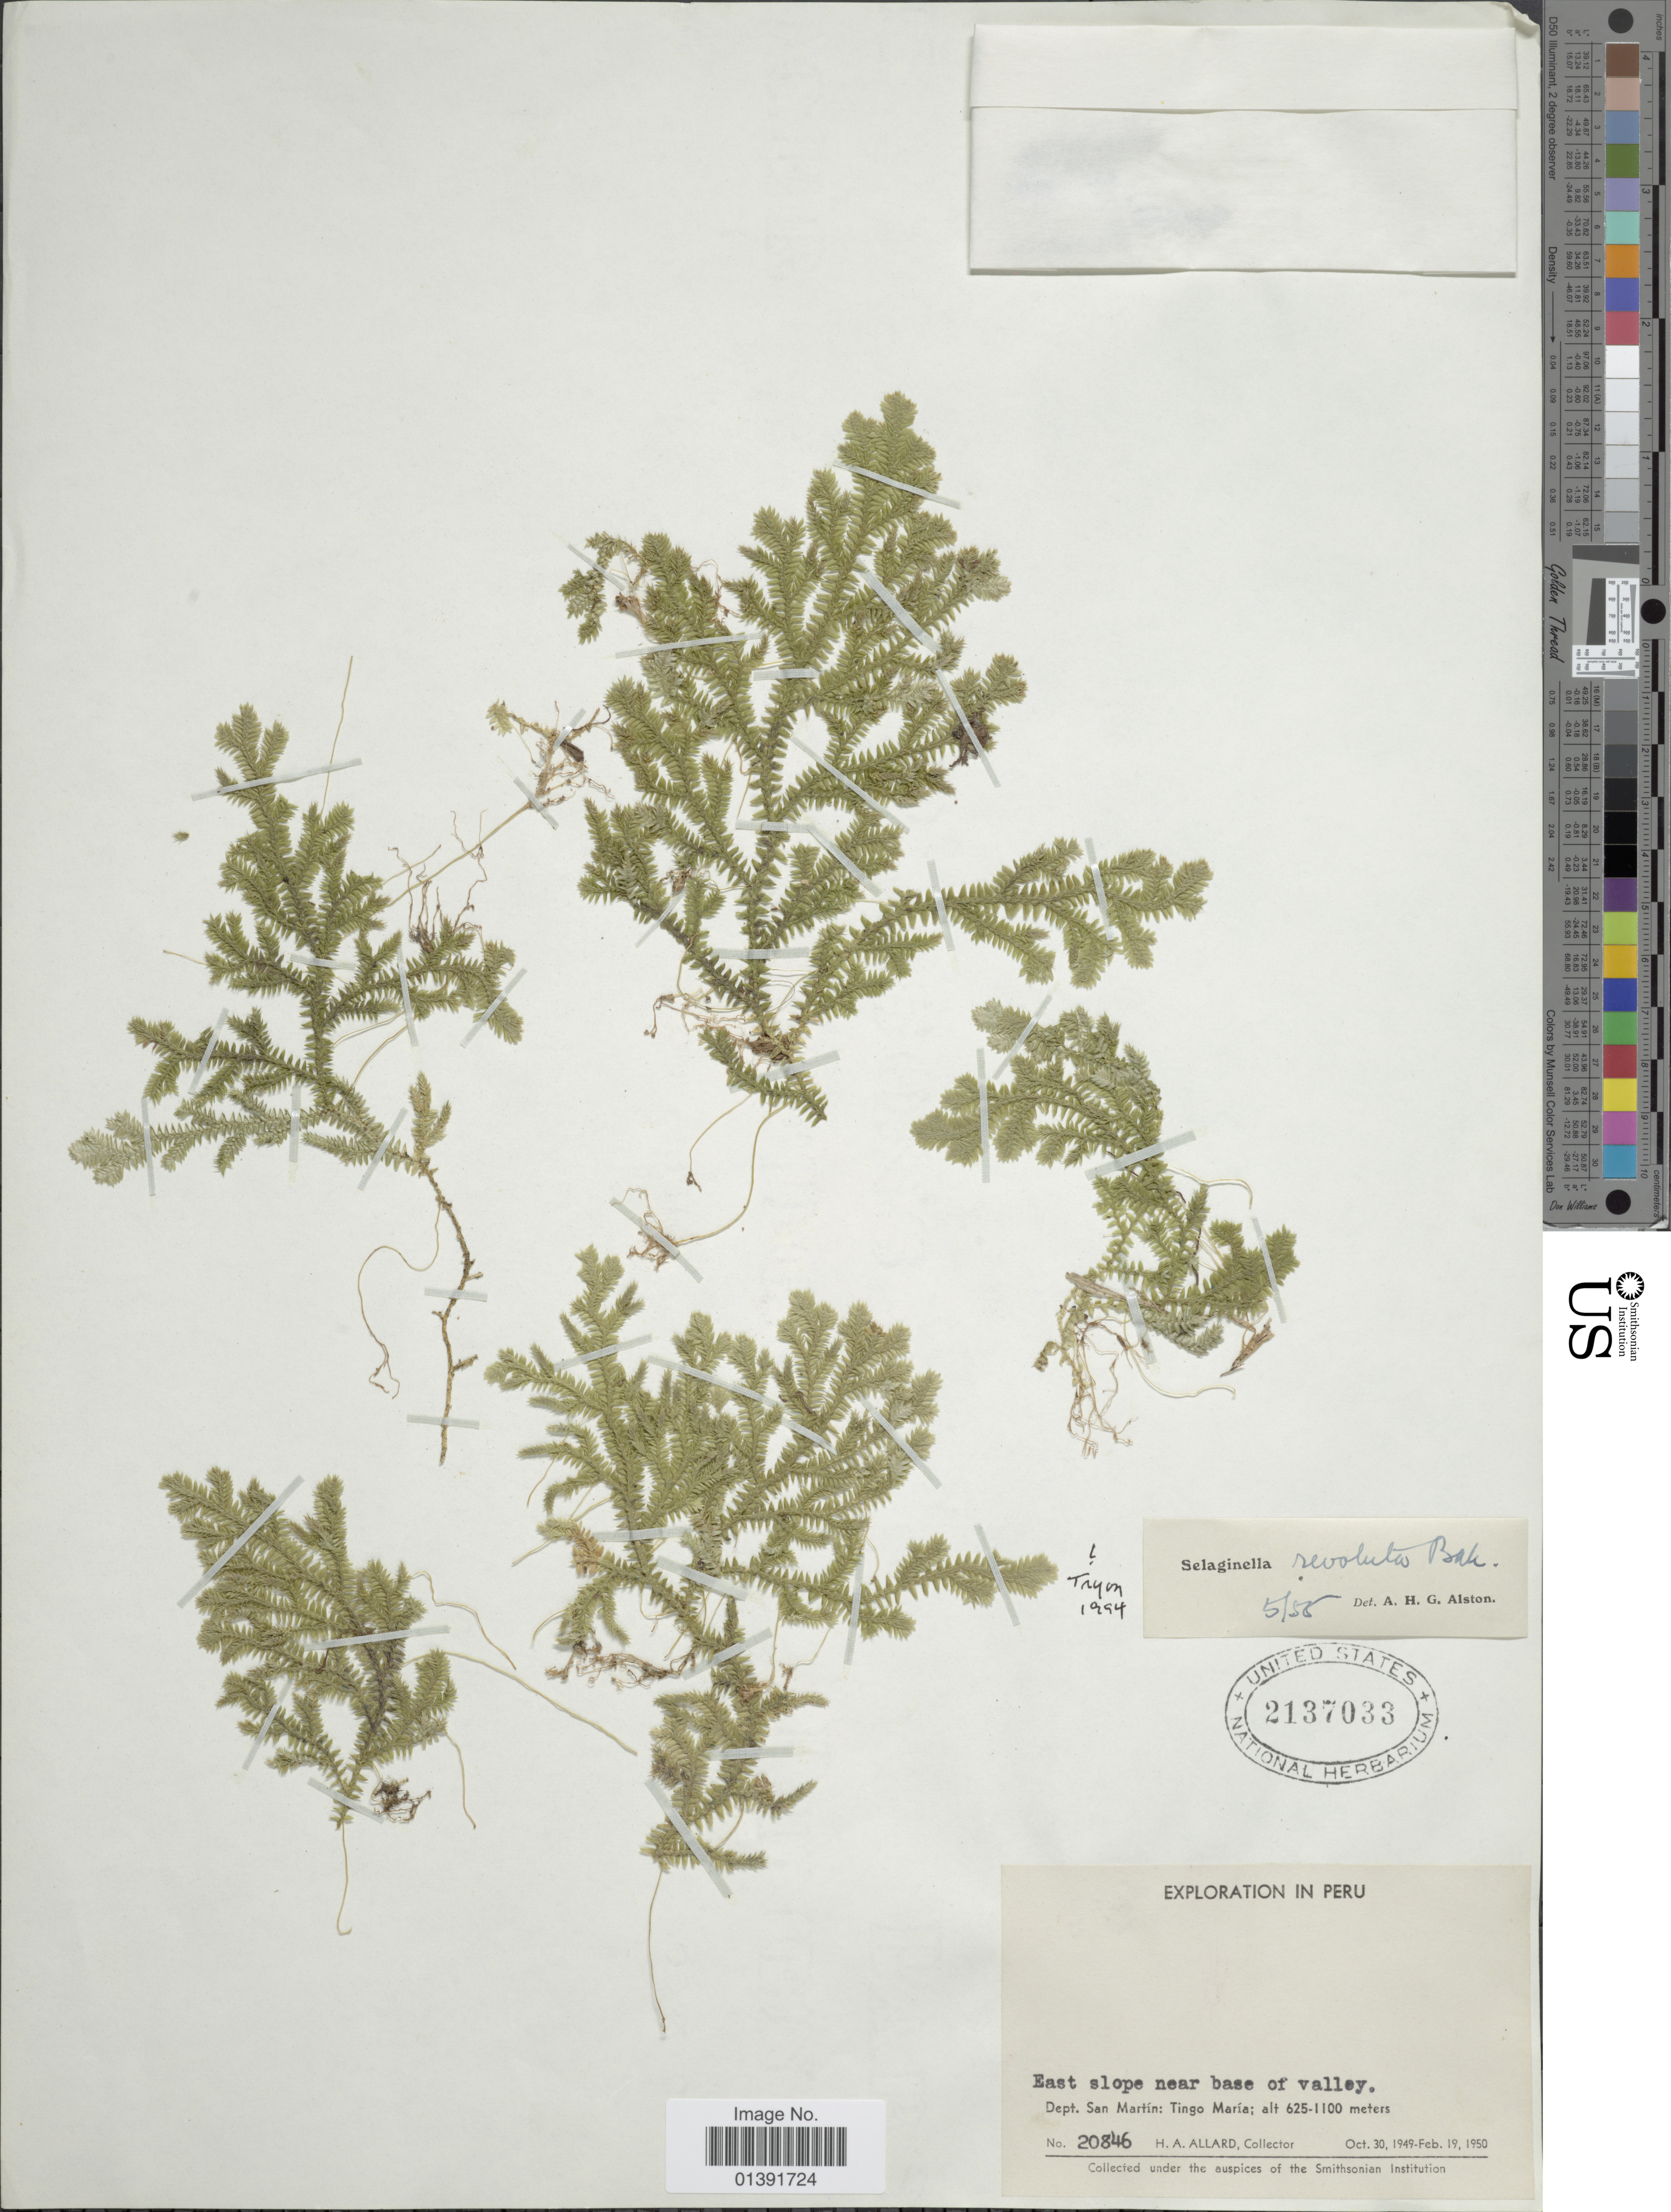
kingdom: Plantae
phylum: Tracheophyta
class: Lycopodiopsida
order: Selaginellales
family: Selaginellaceae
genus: Selaginella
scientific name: Selaginella revoluta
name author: Baker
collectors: H. A. Allard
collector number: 20846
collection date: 1949-10-30/1950-02-19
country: Peru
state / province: San Martín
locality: East slope near base of valley, Tingo Maria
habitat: slope base near valley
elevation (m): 625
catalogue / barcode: US 2137033